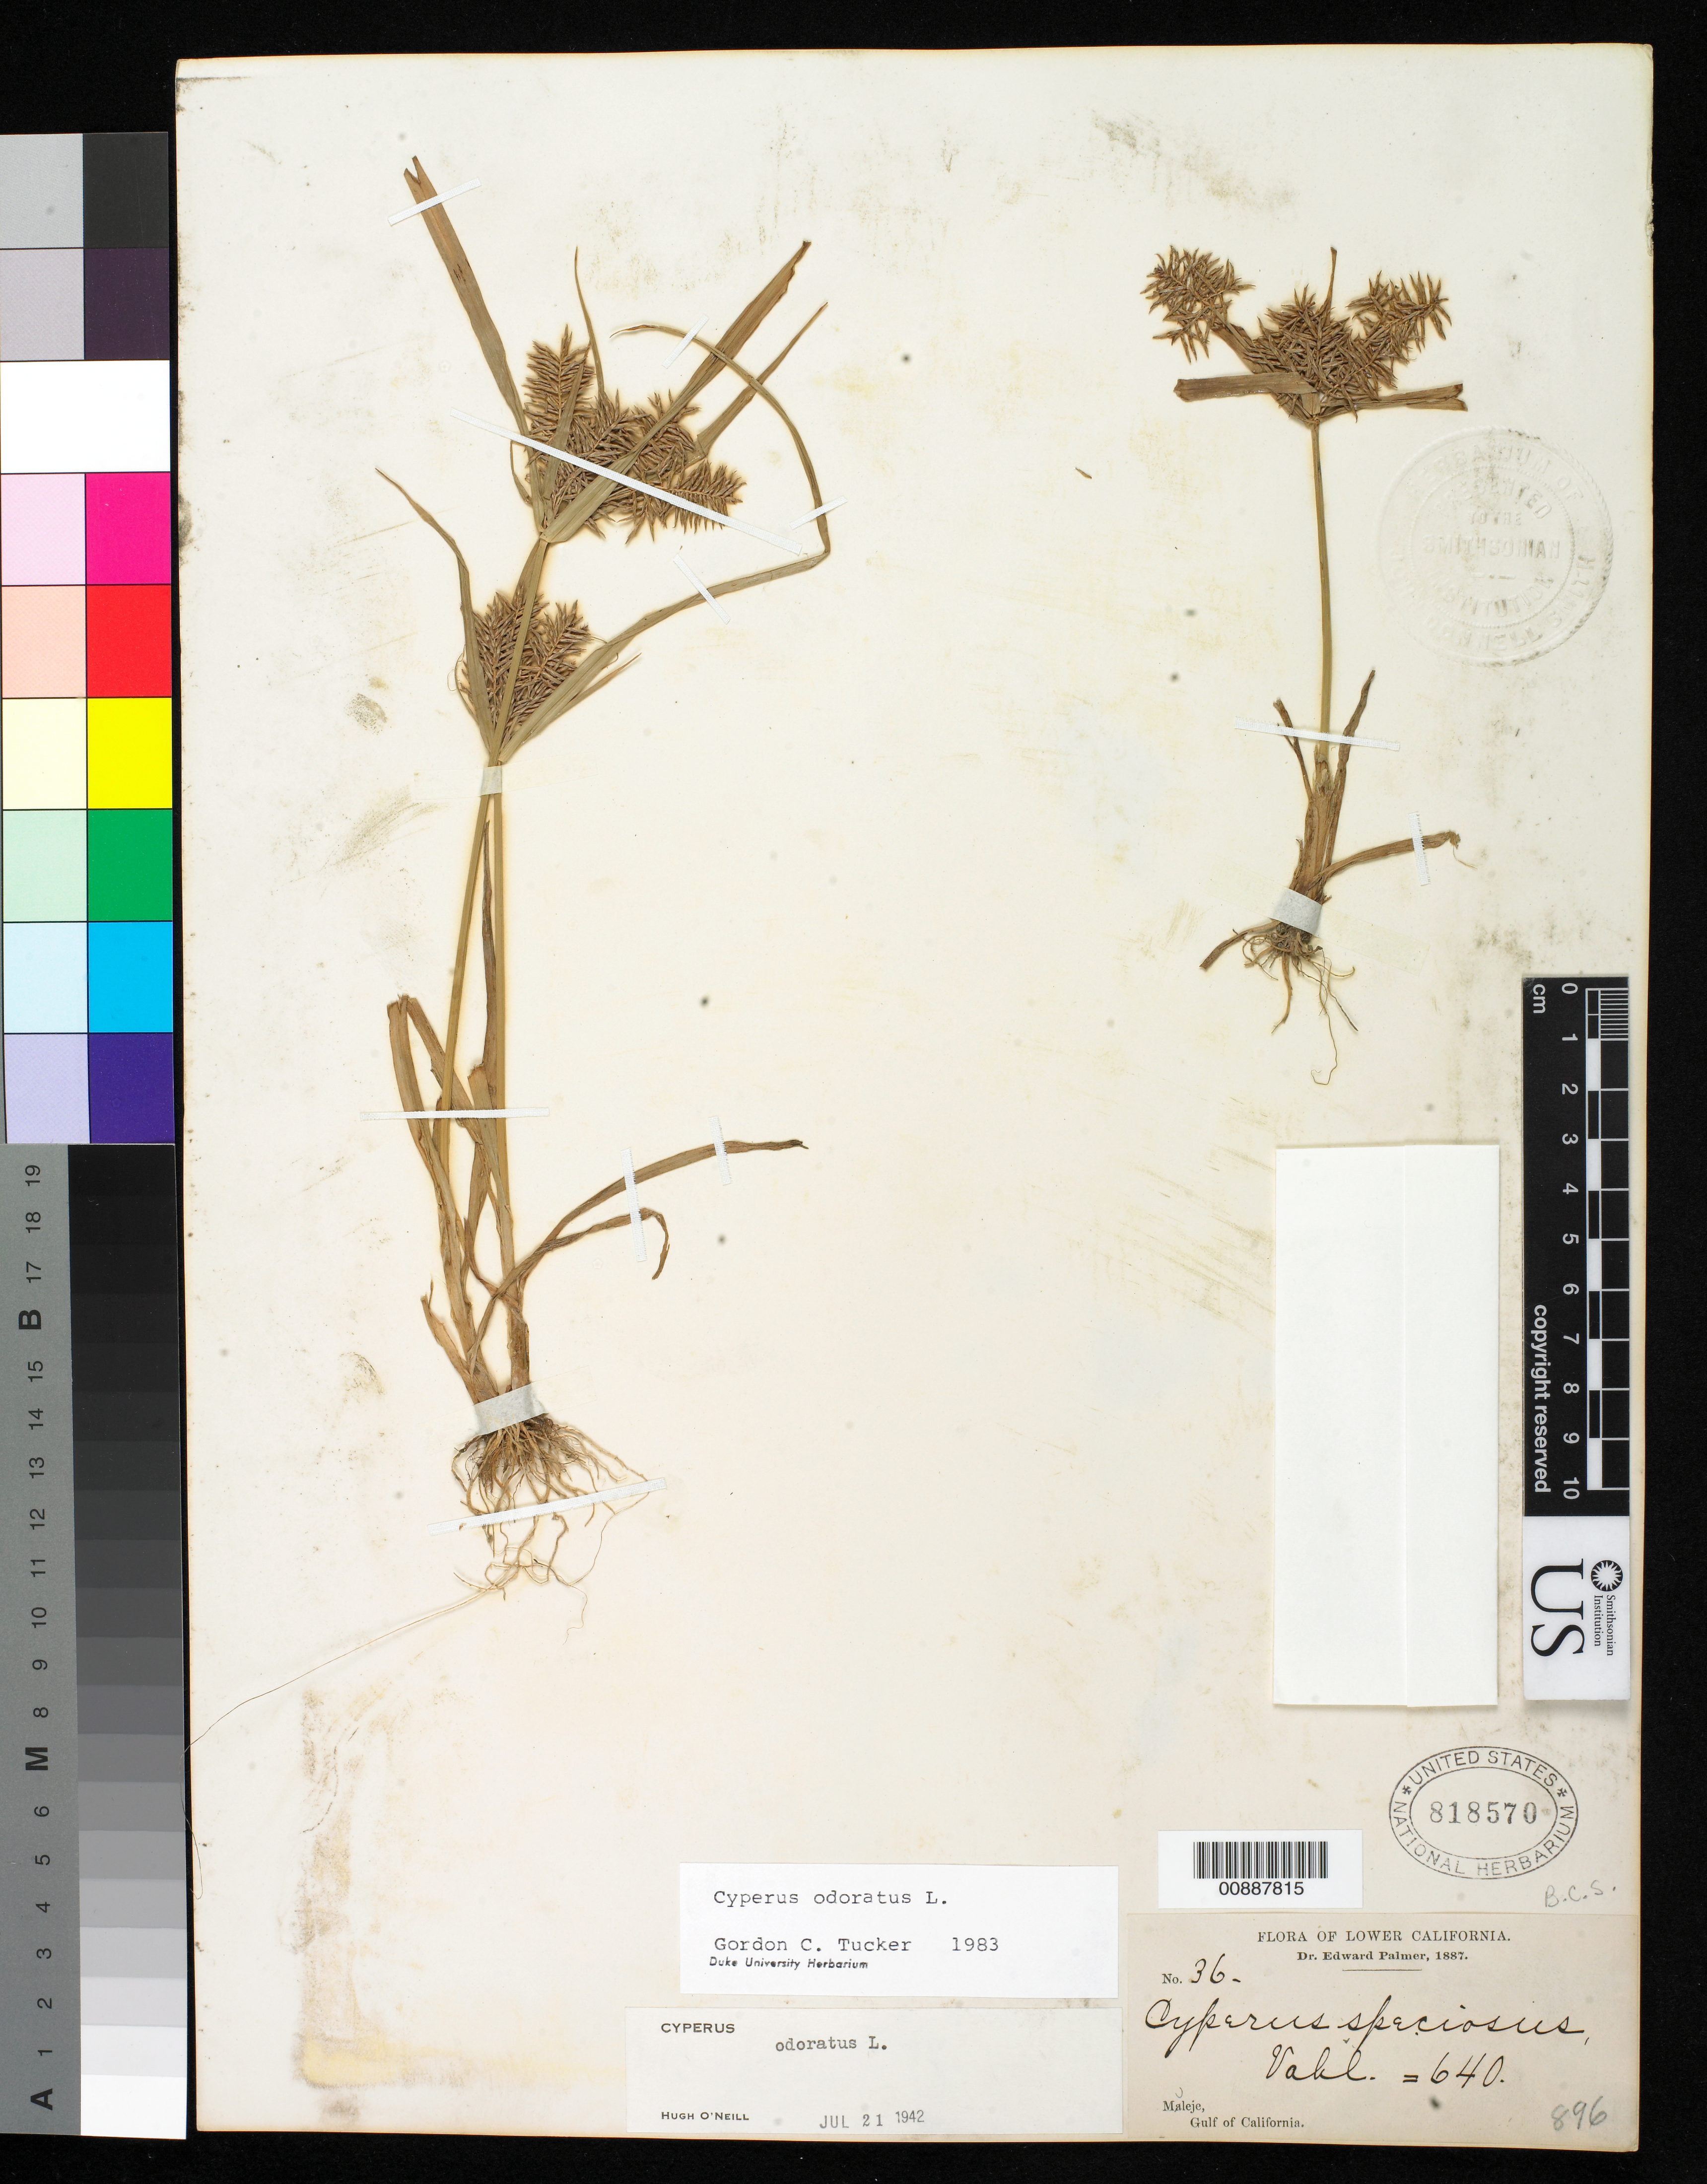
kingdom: Plantae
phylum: Tracheophyta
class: Liliopsida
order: Poales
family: Cyperaceae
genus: Cyperus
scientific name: Cyperus odoratus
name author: L.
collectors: E. Palmer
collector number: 36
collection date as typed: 1887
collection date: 1887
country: Mexico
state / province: Baja California Sur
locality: Muleje, Gulf of California, Baja California Sur.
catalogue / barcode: US 818570